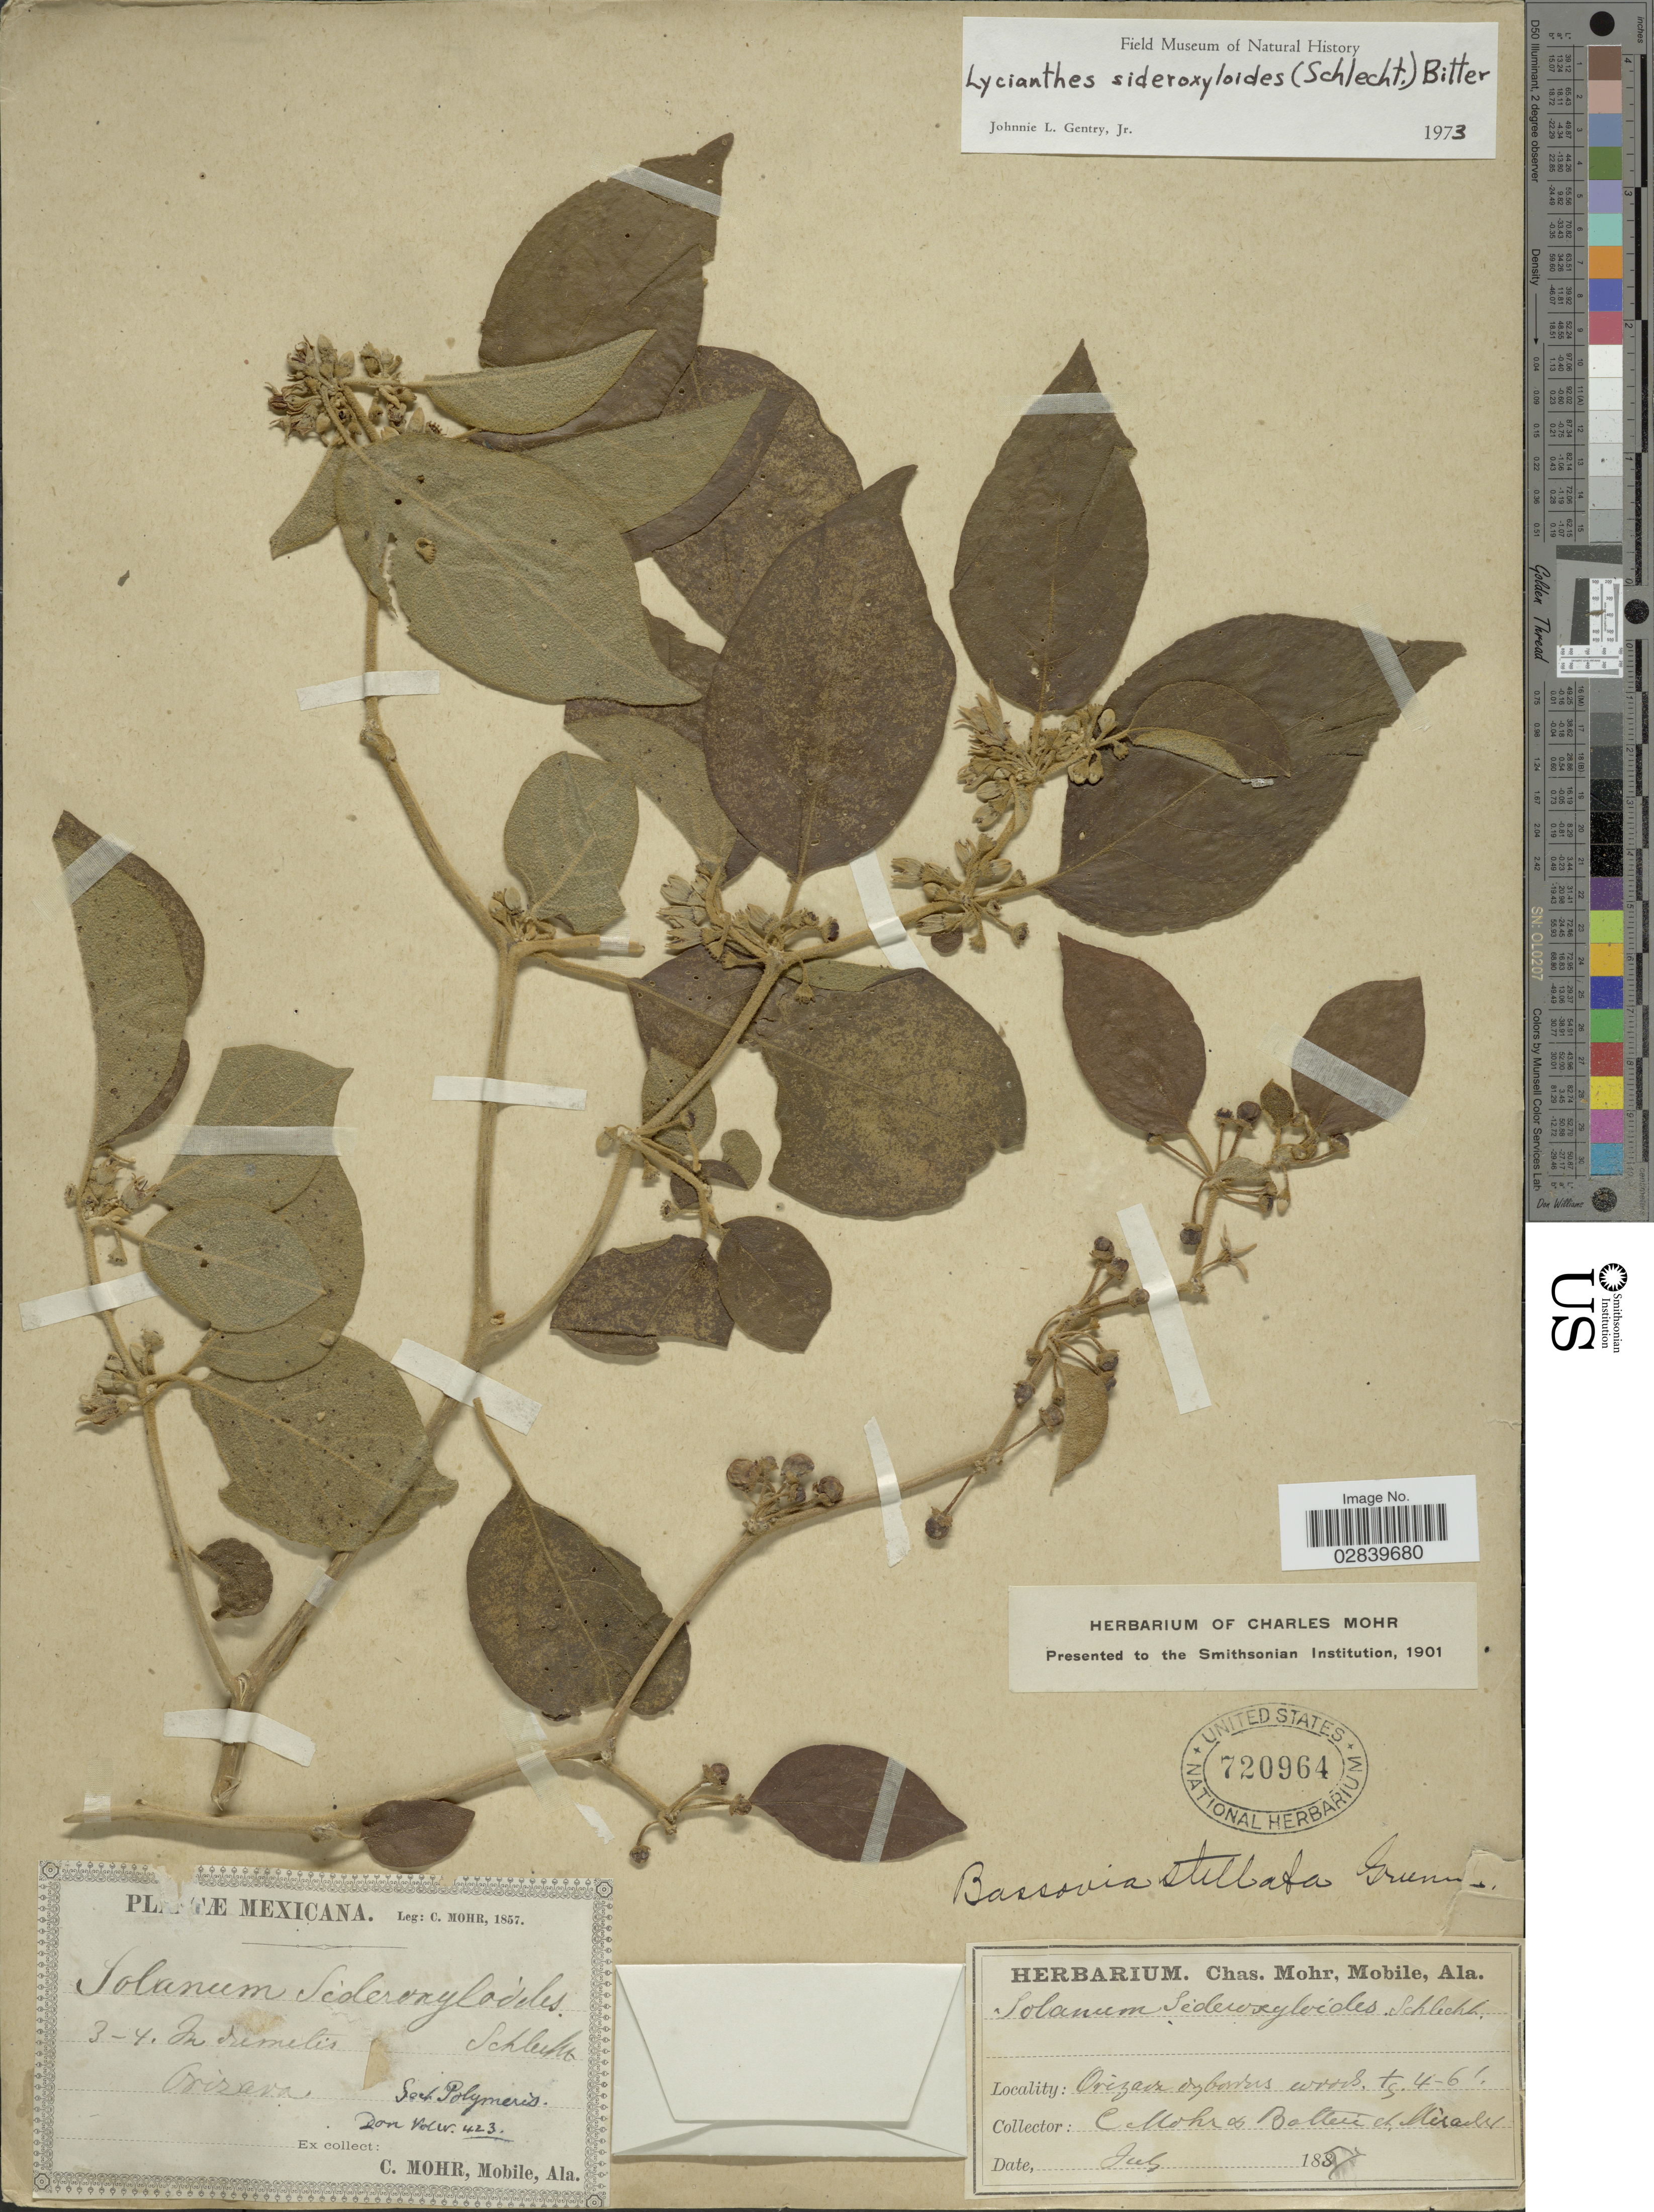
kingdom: Plantae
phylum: Tracheophyta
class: Magnoliopsida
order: Solanales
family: Solanaceae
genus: Lycianthes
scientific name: Lycianthes sideroxyloides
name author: (Schltdl.) Bitter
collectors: Mohr, C. T. (herbarium) & -. Botteri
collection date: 1857-07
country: Mexico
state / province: Veracruz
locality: Orizava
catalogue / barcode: US 720964